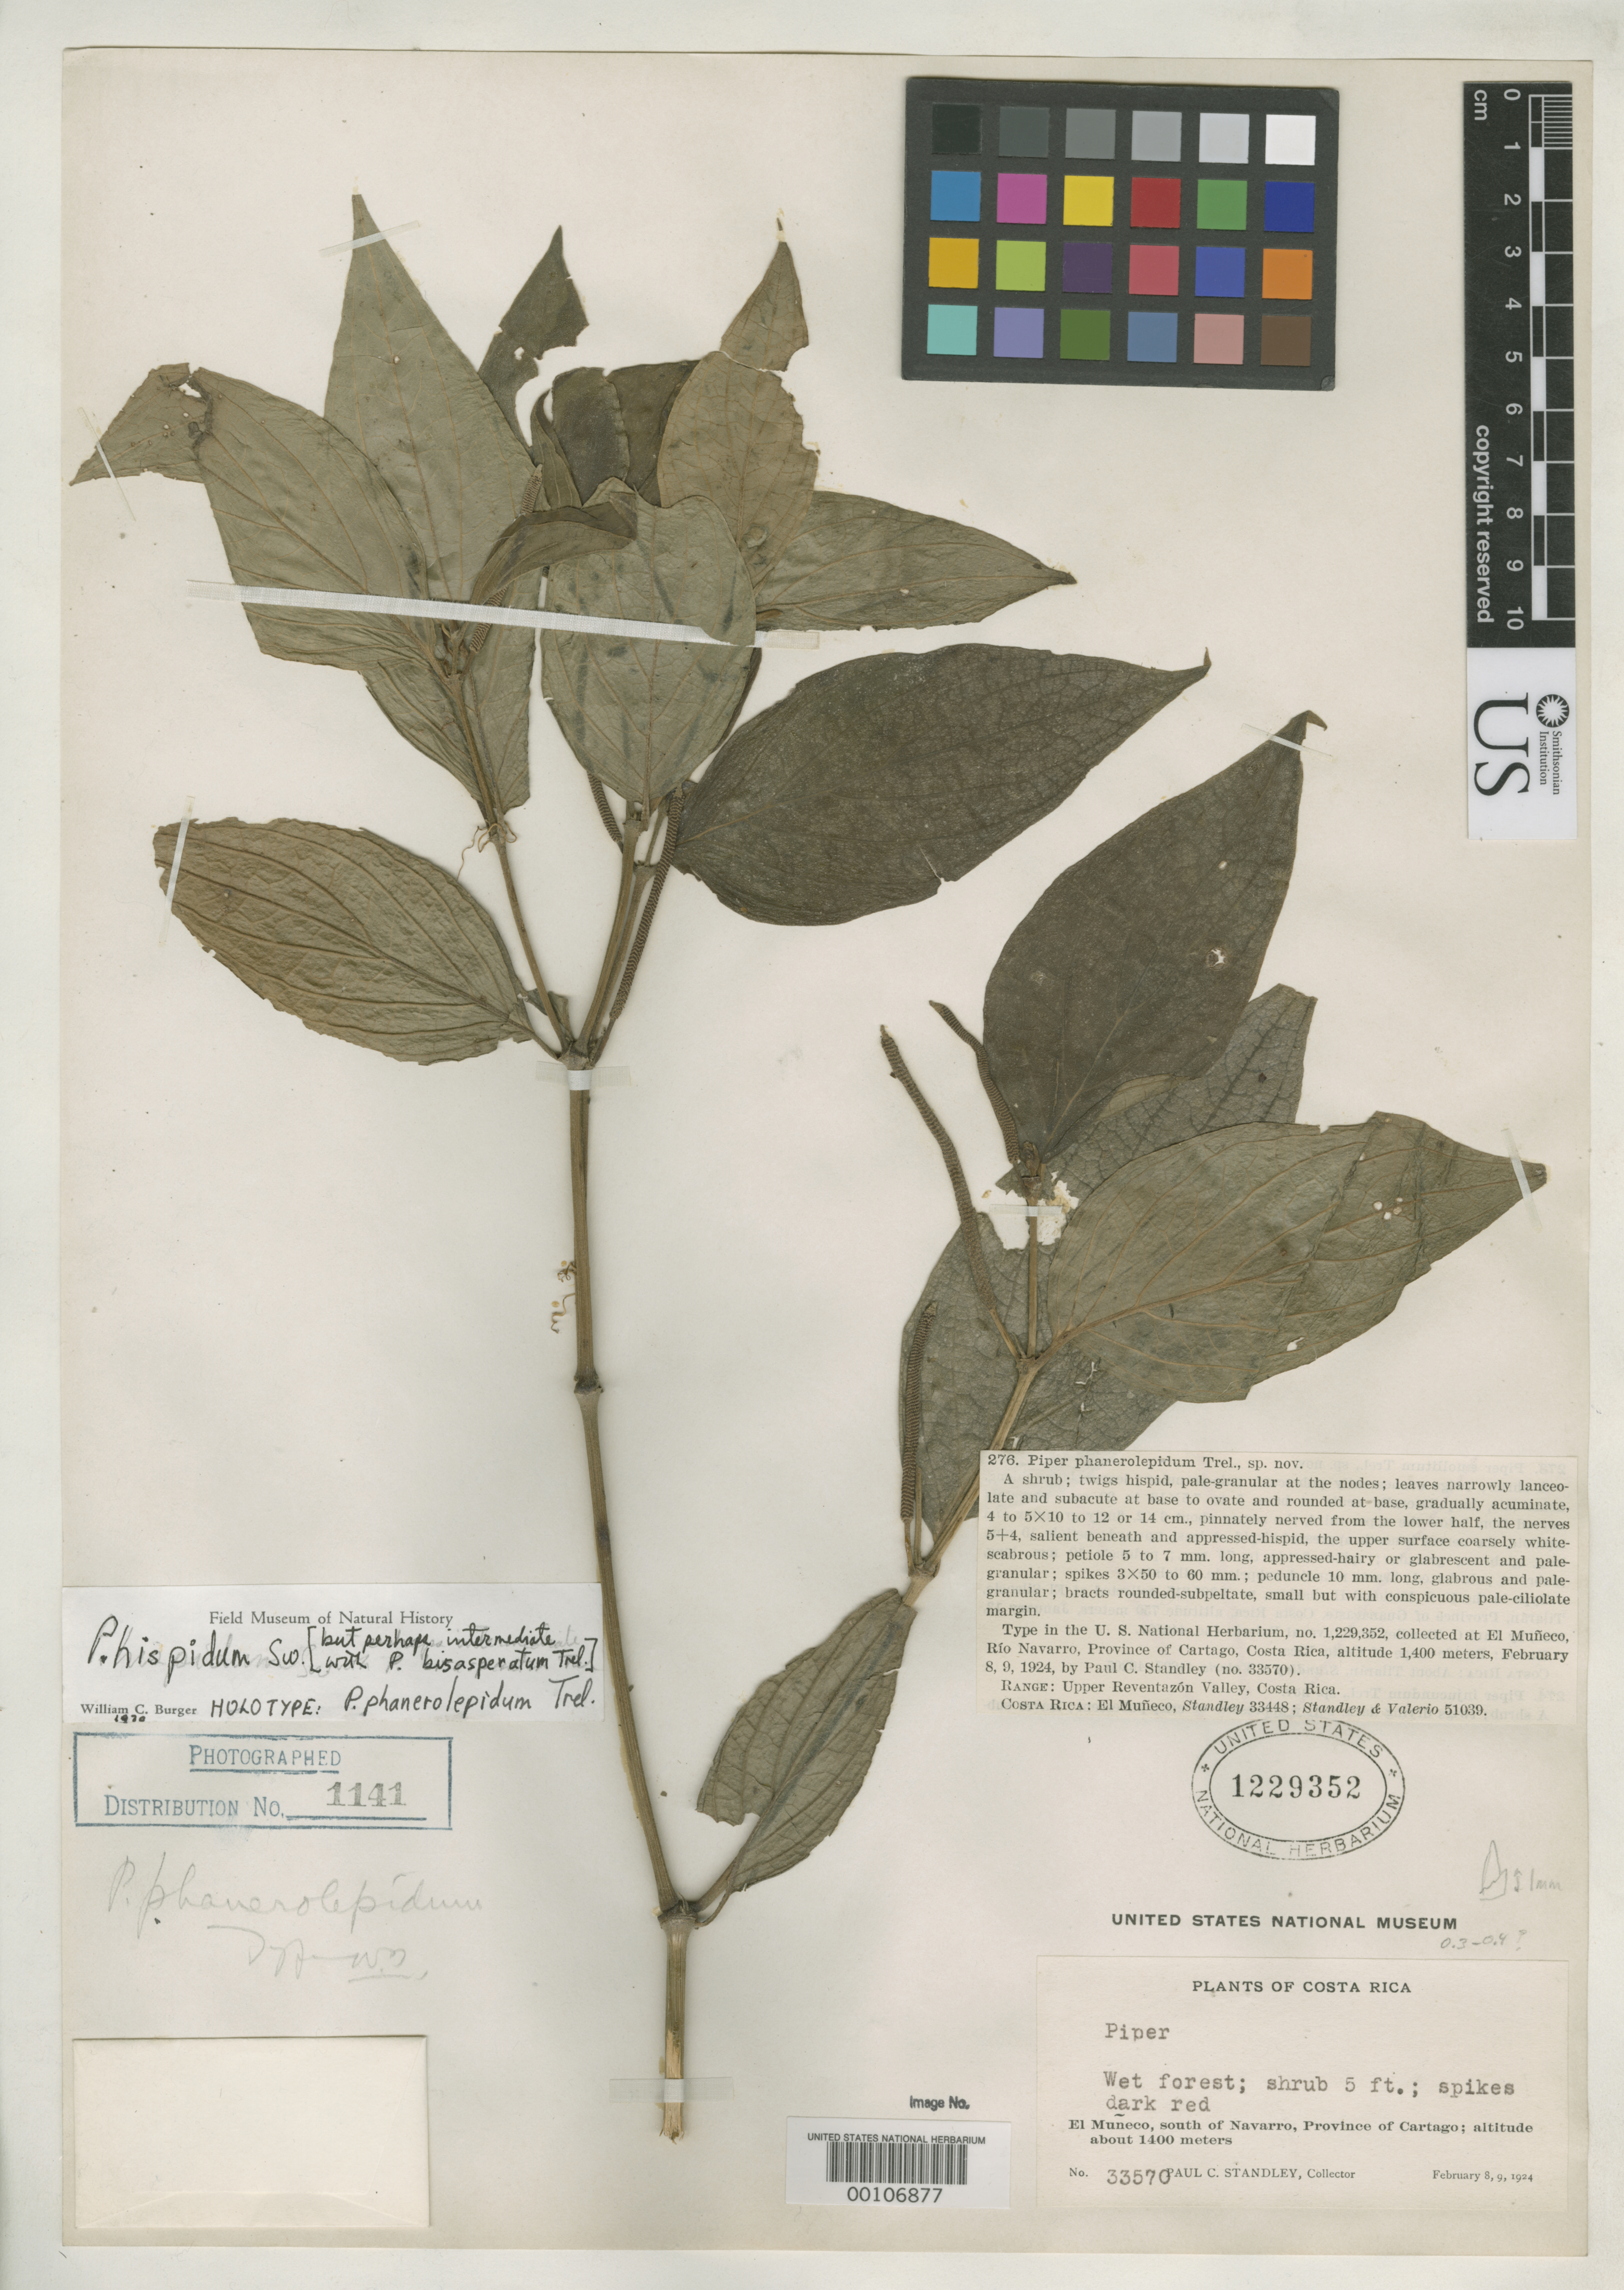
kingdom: Plantae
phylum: Tracheophyta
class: Magnoliopsida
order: Piperales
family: Piperaceae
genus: Piper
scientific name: Piper phanerolepidum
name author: Trel.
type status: Holotype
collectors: P. C. Standley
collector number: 33570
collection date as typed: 08 Feb 1924 to 09 Feb 1924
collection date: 1924-02-08/1924-02-09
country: Costa Rica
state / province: Cartago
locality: El Muneco, S of Navaro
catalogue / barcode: US 1229352